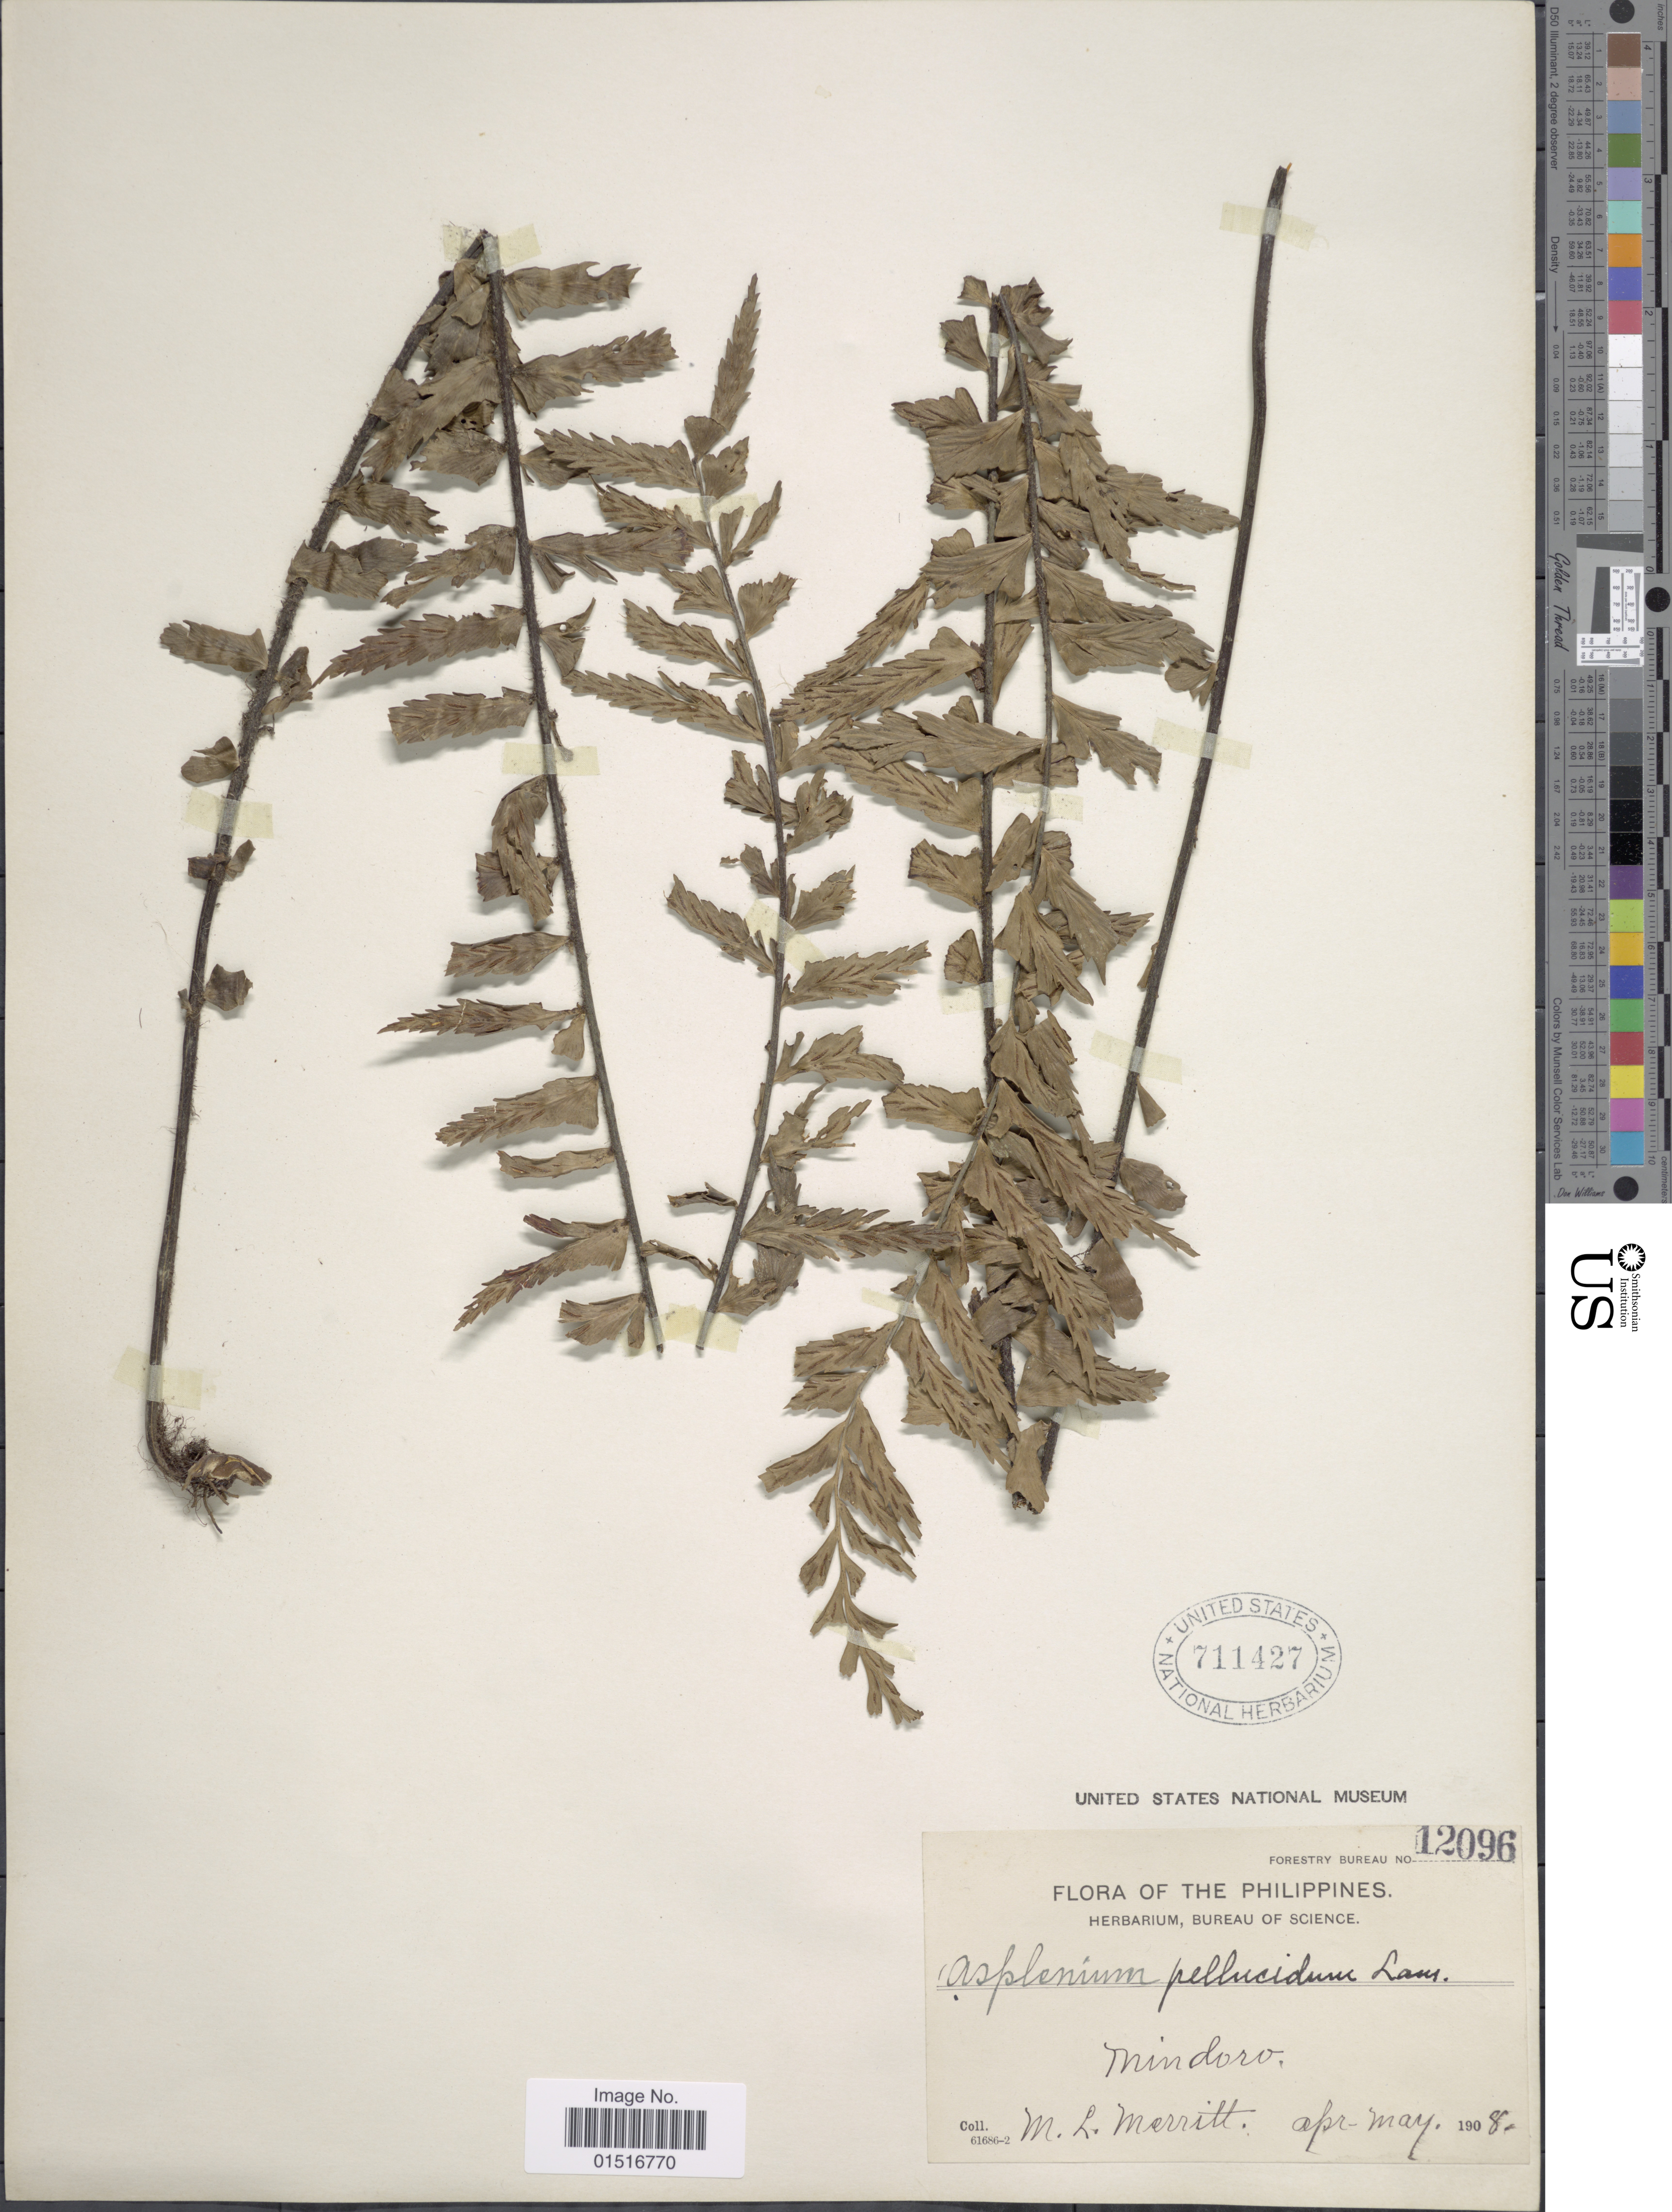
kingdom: Plantae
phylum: Tracheophyta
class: Polypodiopsida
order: Polypodiales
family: Aspleniaceae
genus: Asplenium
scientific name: Asplenium pellucidum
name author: Lam.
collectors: M. L. Merritt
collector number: Forestry Bureau 12096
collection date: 1908-04/1908-05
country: Philippines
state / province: Mimaropa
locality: Mindoro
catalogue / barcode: US 711427